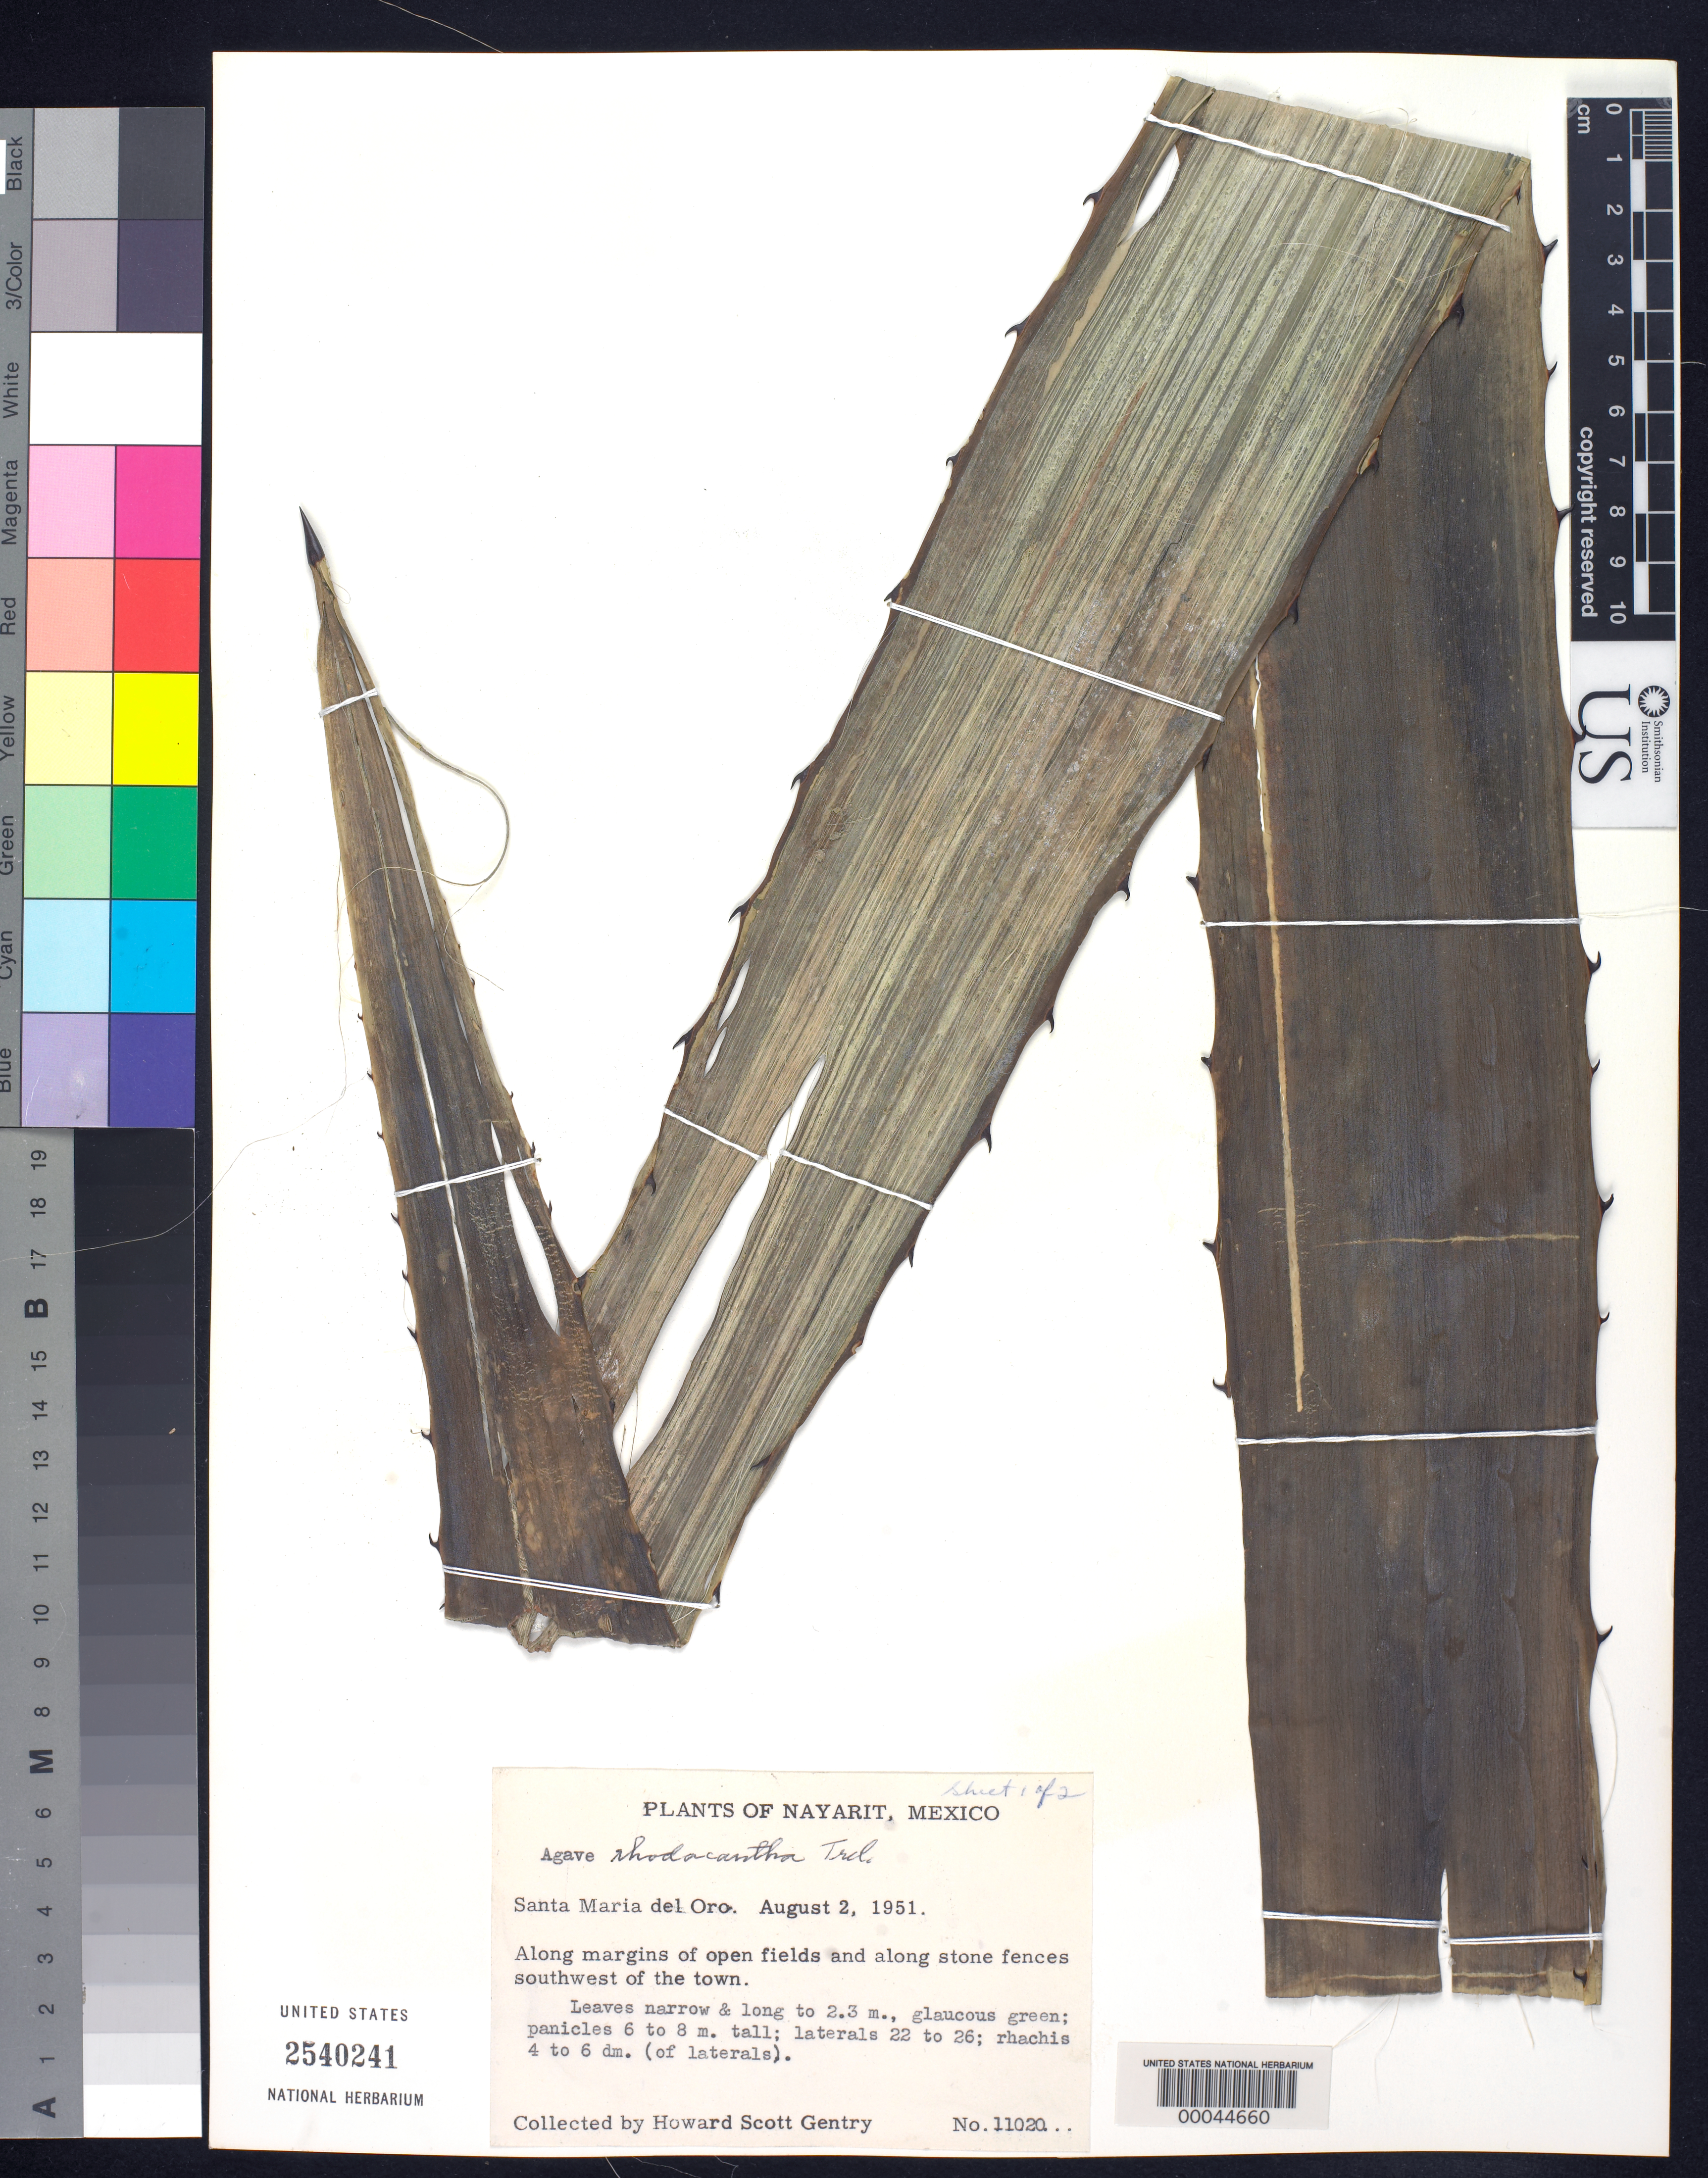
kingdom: Plantae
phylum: Tracheophyta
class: Liliopsida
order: Asparagales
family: Asparagaceae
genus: Agave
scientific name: Agave rhodacantha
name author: Trel.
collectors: H. S. Gentry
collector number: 11020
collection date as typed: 02 Aug 1951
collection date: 1951-08-02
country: Mexico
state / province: Nayarit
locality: Santa maria del oro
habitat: Along margins of open fields & along stone fences sw of town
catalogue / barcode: US 2540241